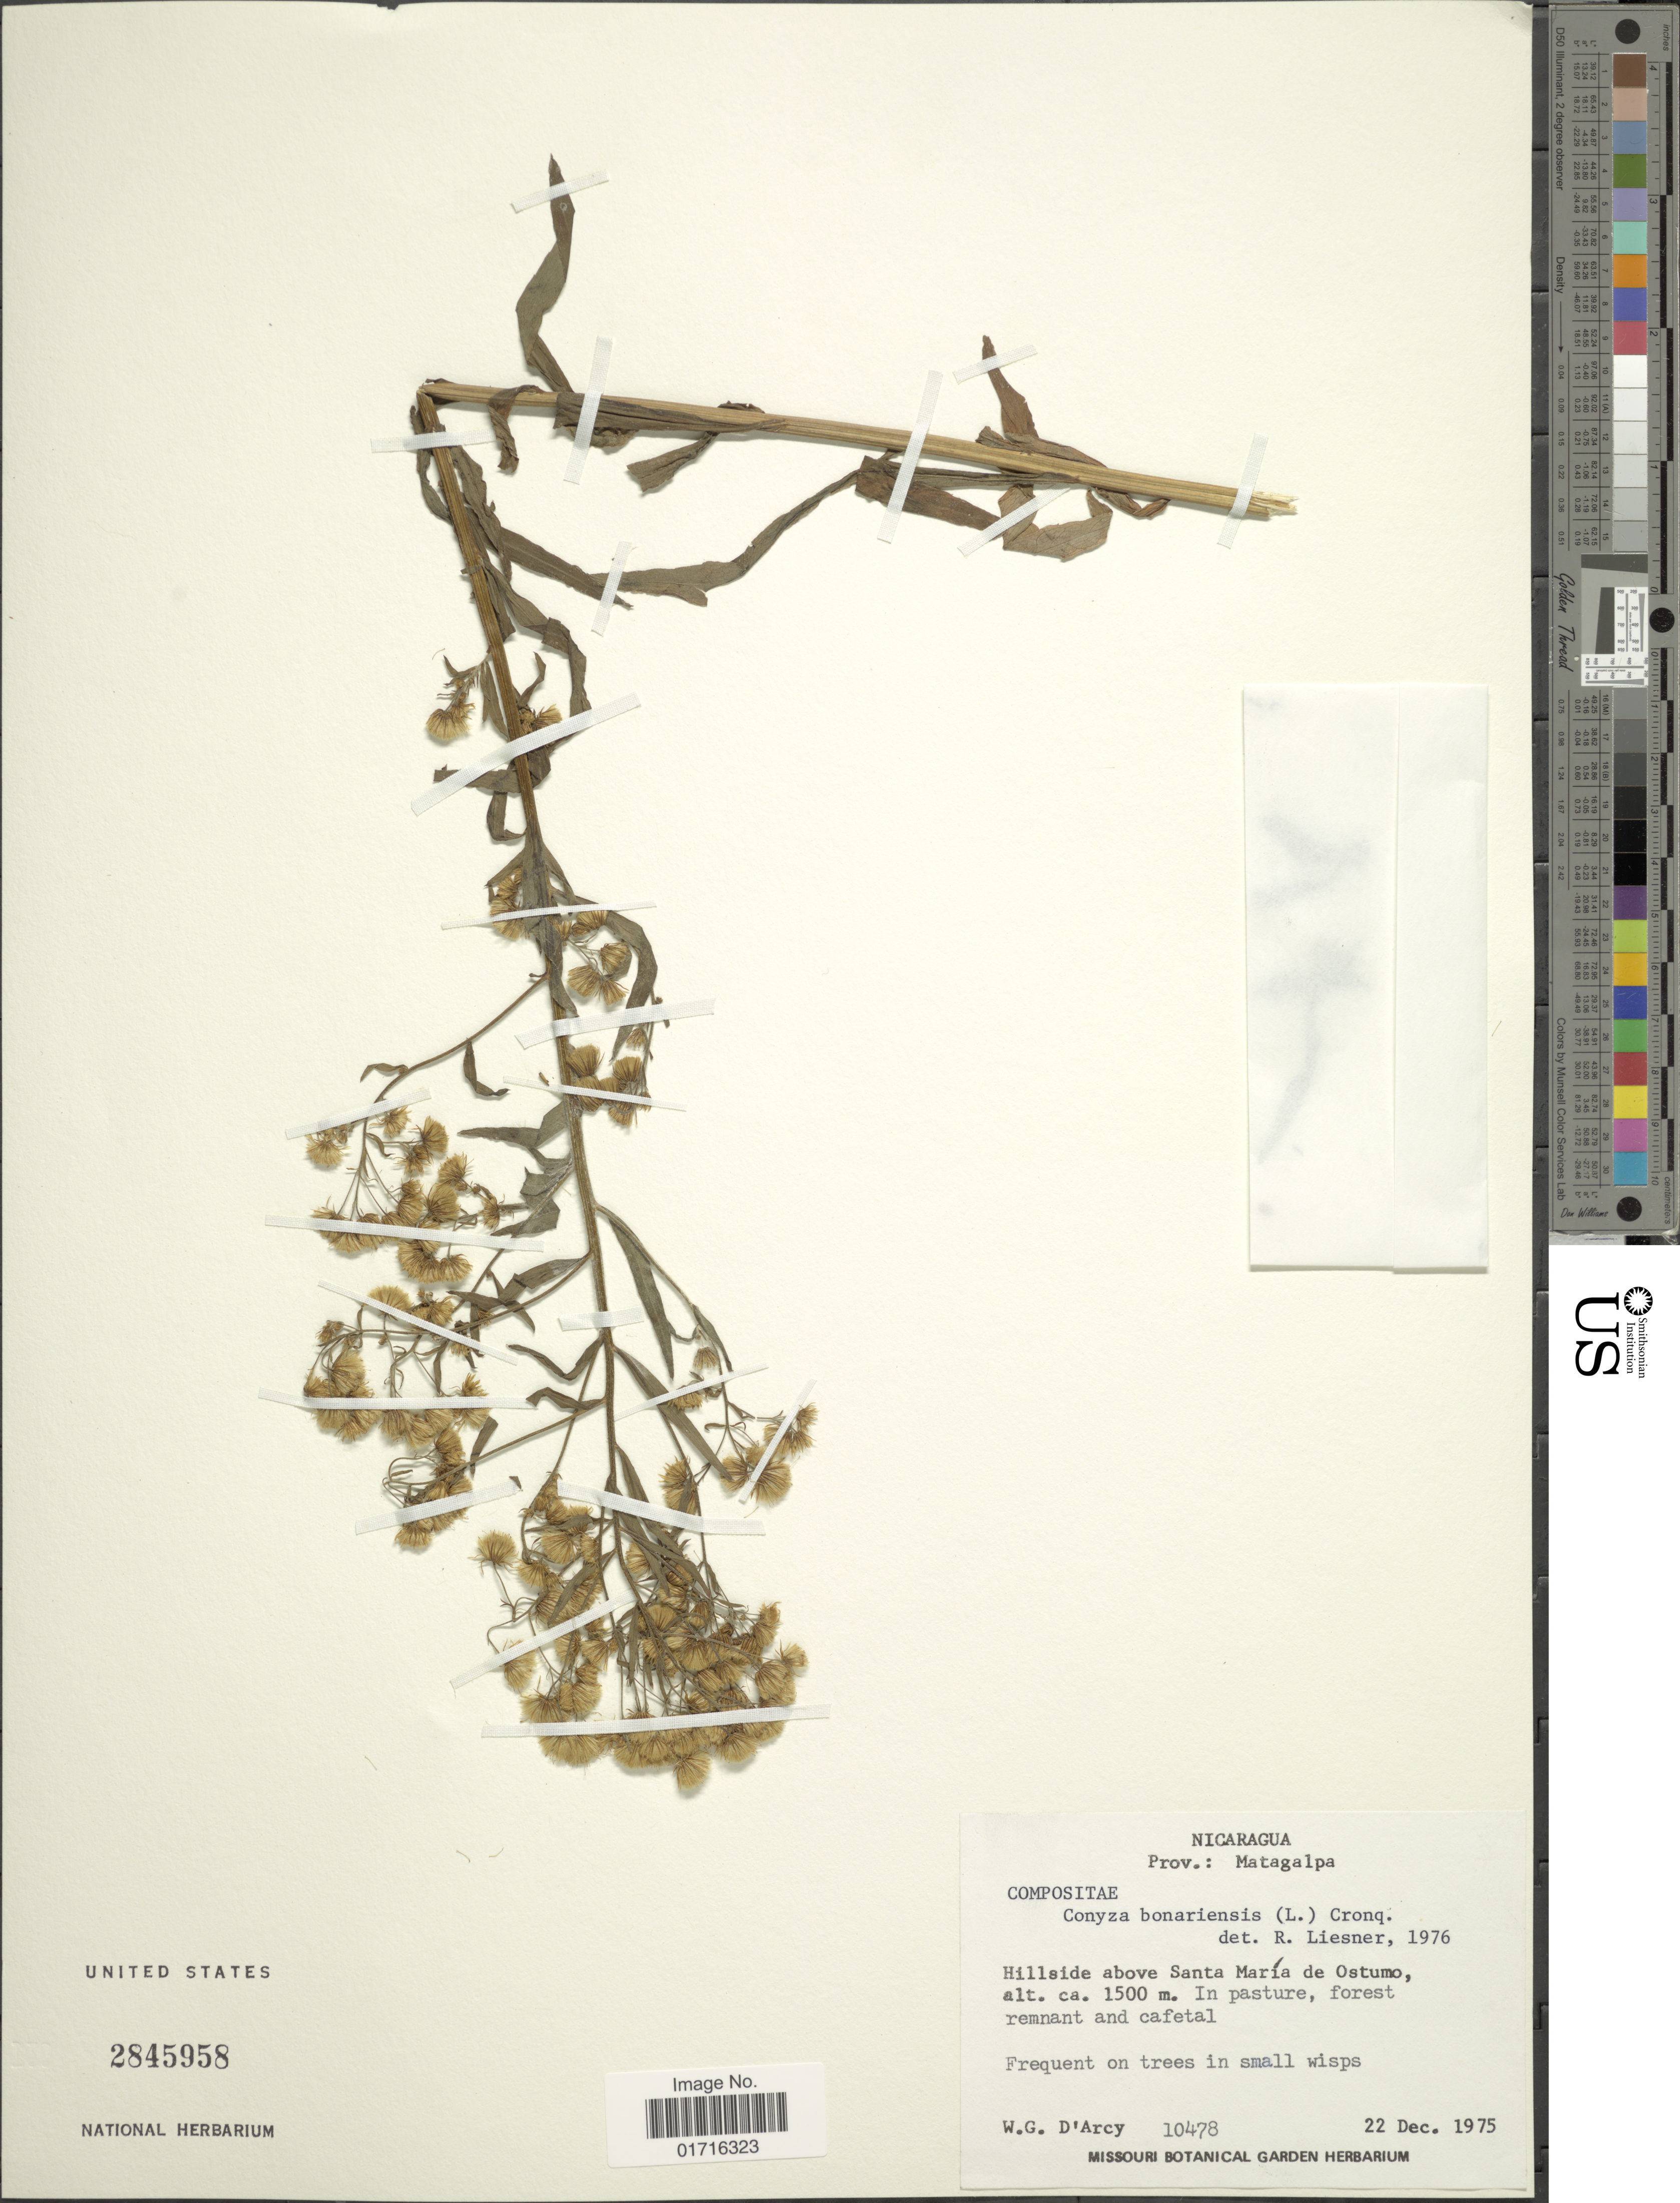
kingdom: Plantae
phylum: Tracheophyta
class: Magnoliopsida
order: Asterales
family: Asteraceae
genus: Conyza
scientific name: Conyza bonariensis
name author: (L.) Cronq.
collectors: W. G. D'Arcy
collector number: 10478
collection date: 1975-12-22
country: Nicaragua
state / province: Matagalpa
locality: Hillside above Santa Maria de Ostumo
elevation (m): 1500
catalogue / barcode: US 2845958